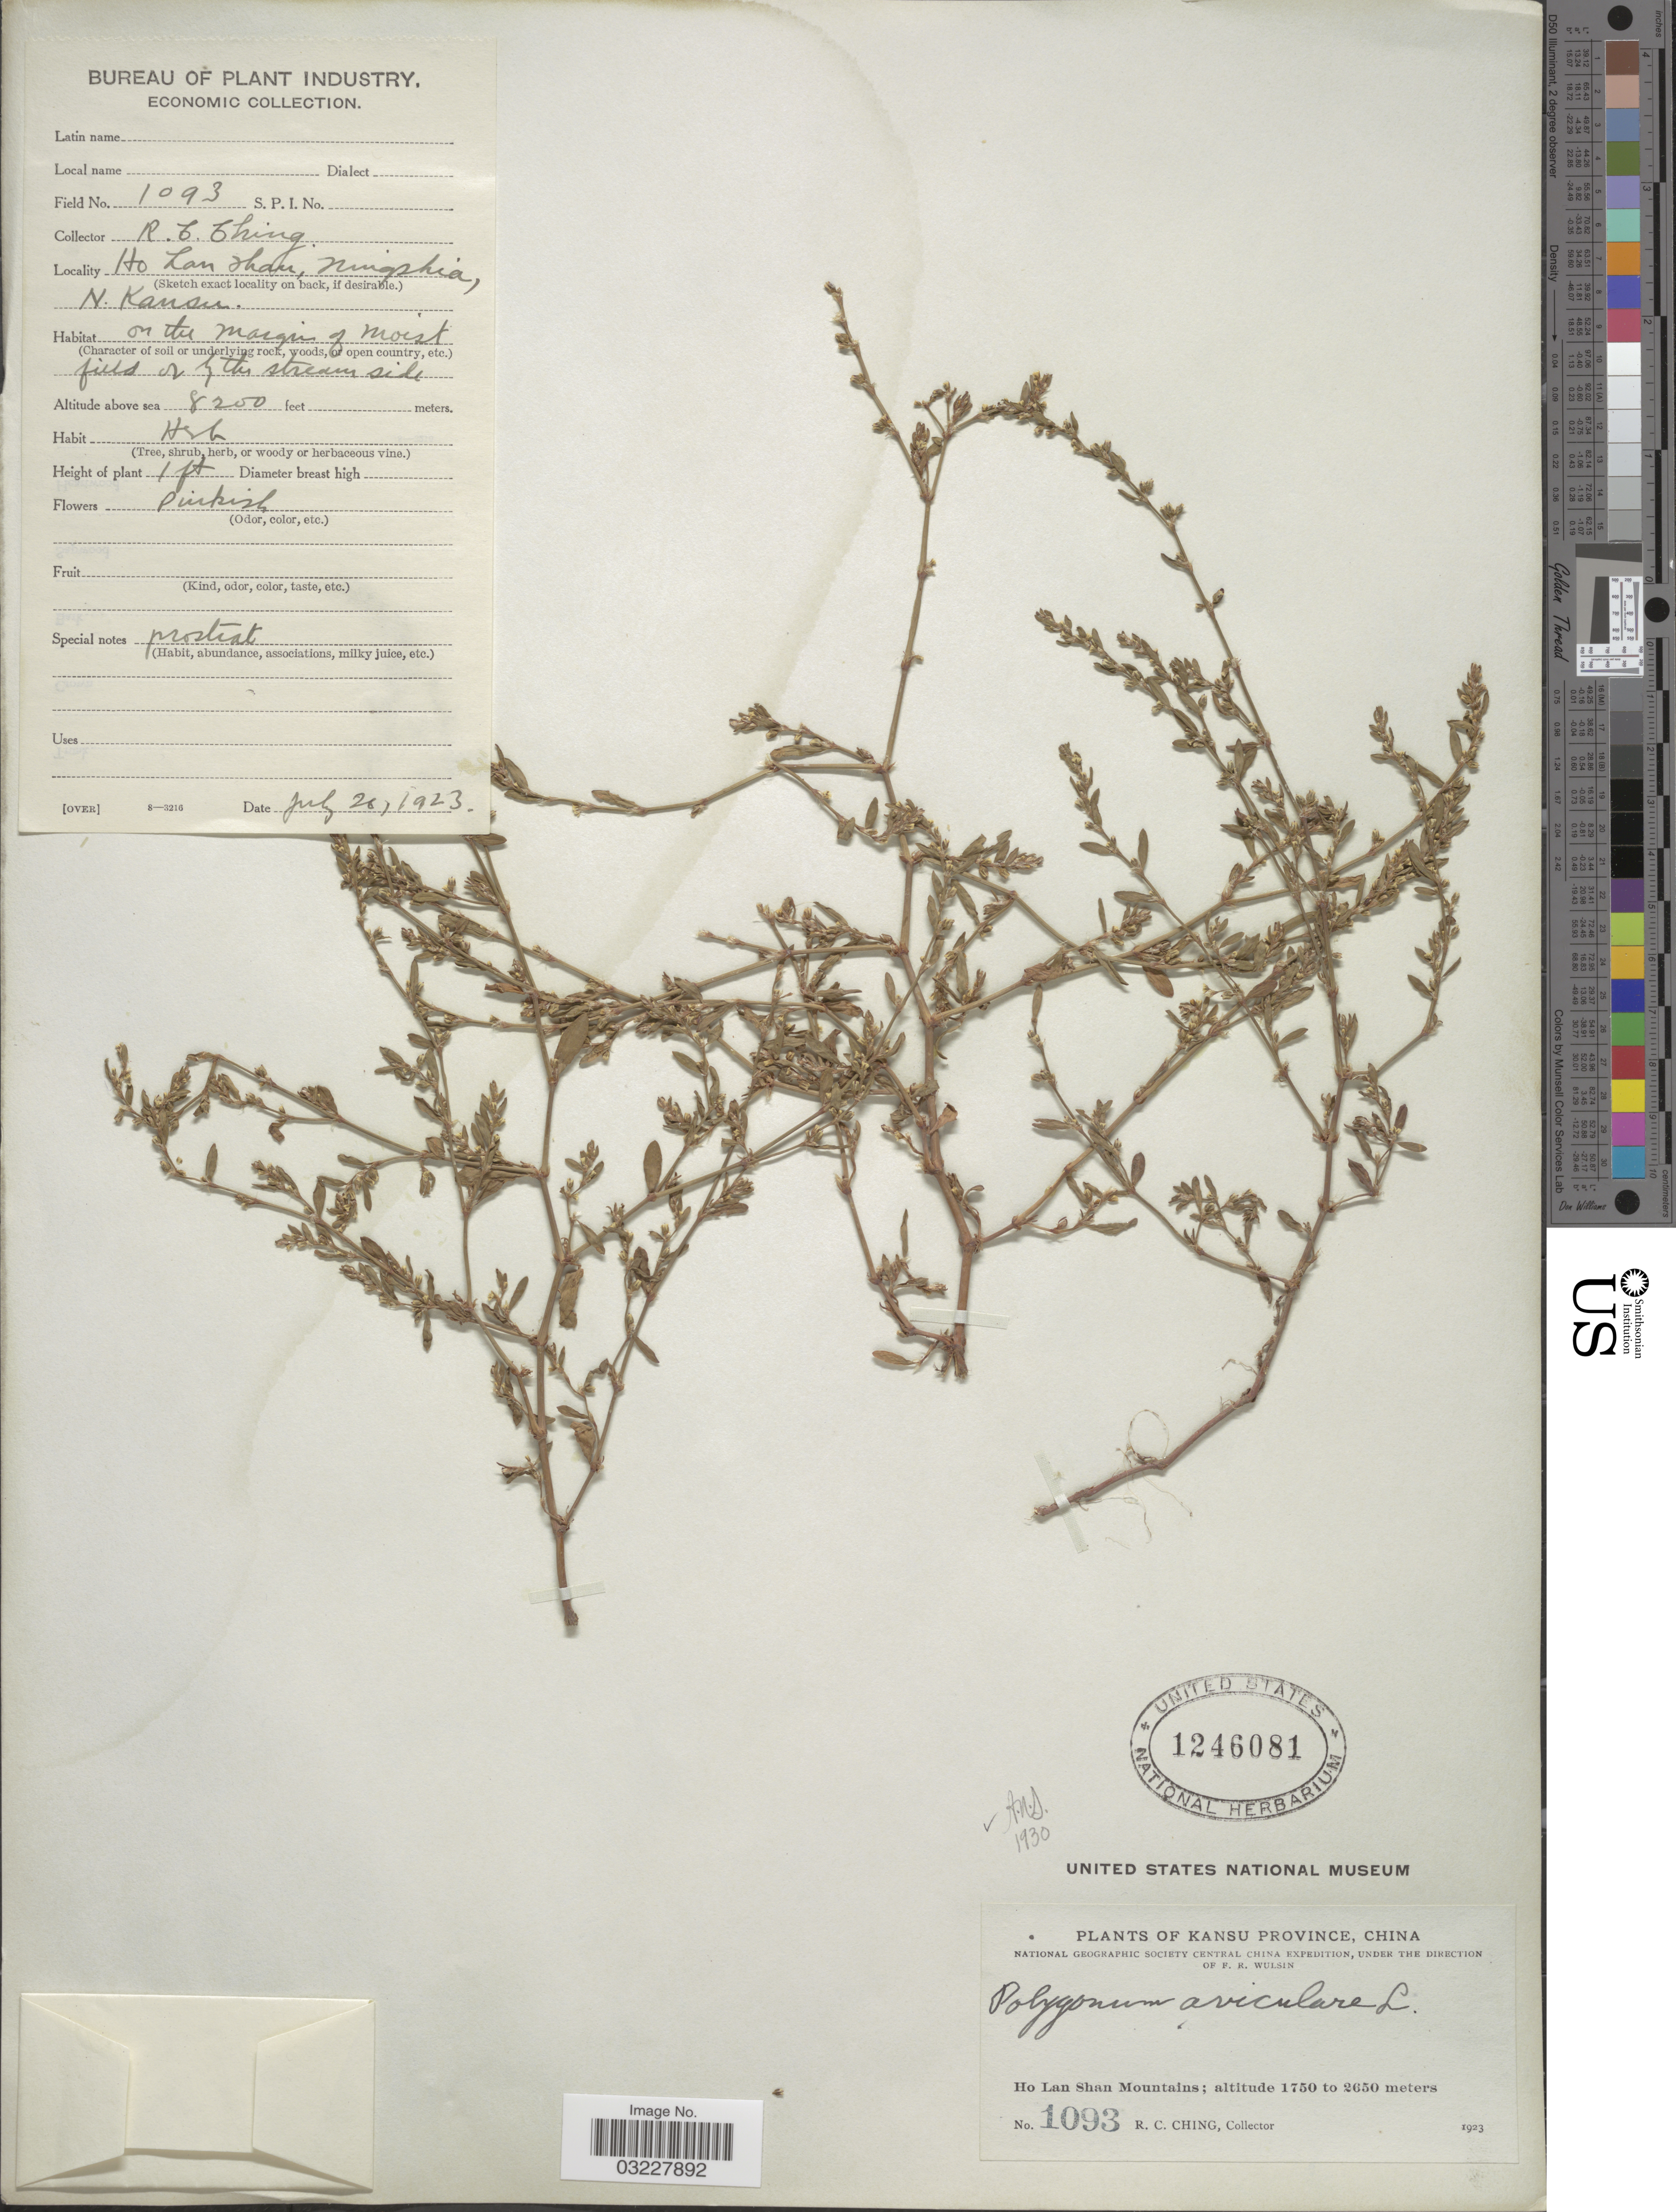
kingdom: Plantae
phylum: Tracheophyta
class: Magnoliopsida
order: Caryophyllales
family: Polygonaceae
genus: Polygonum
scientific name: Polygonum aviculare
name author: L.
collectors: R. C. Ching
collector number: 1093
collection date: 1923-07-20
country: China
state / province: Gansu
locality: Kansu Province. Ho Lan Shan Mountains. Ningshia. N. Kansu.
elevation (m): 2499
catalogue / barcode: US 1246081